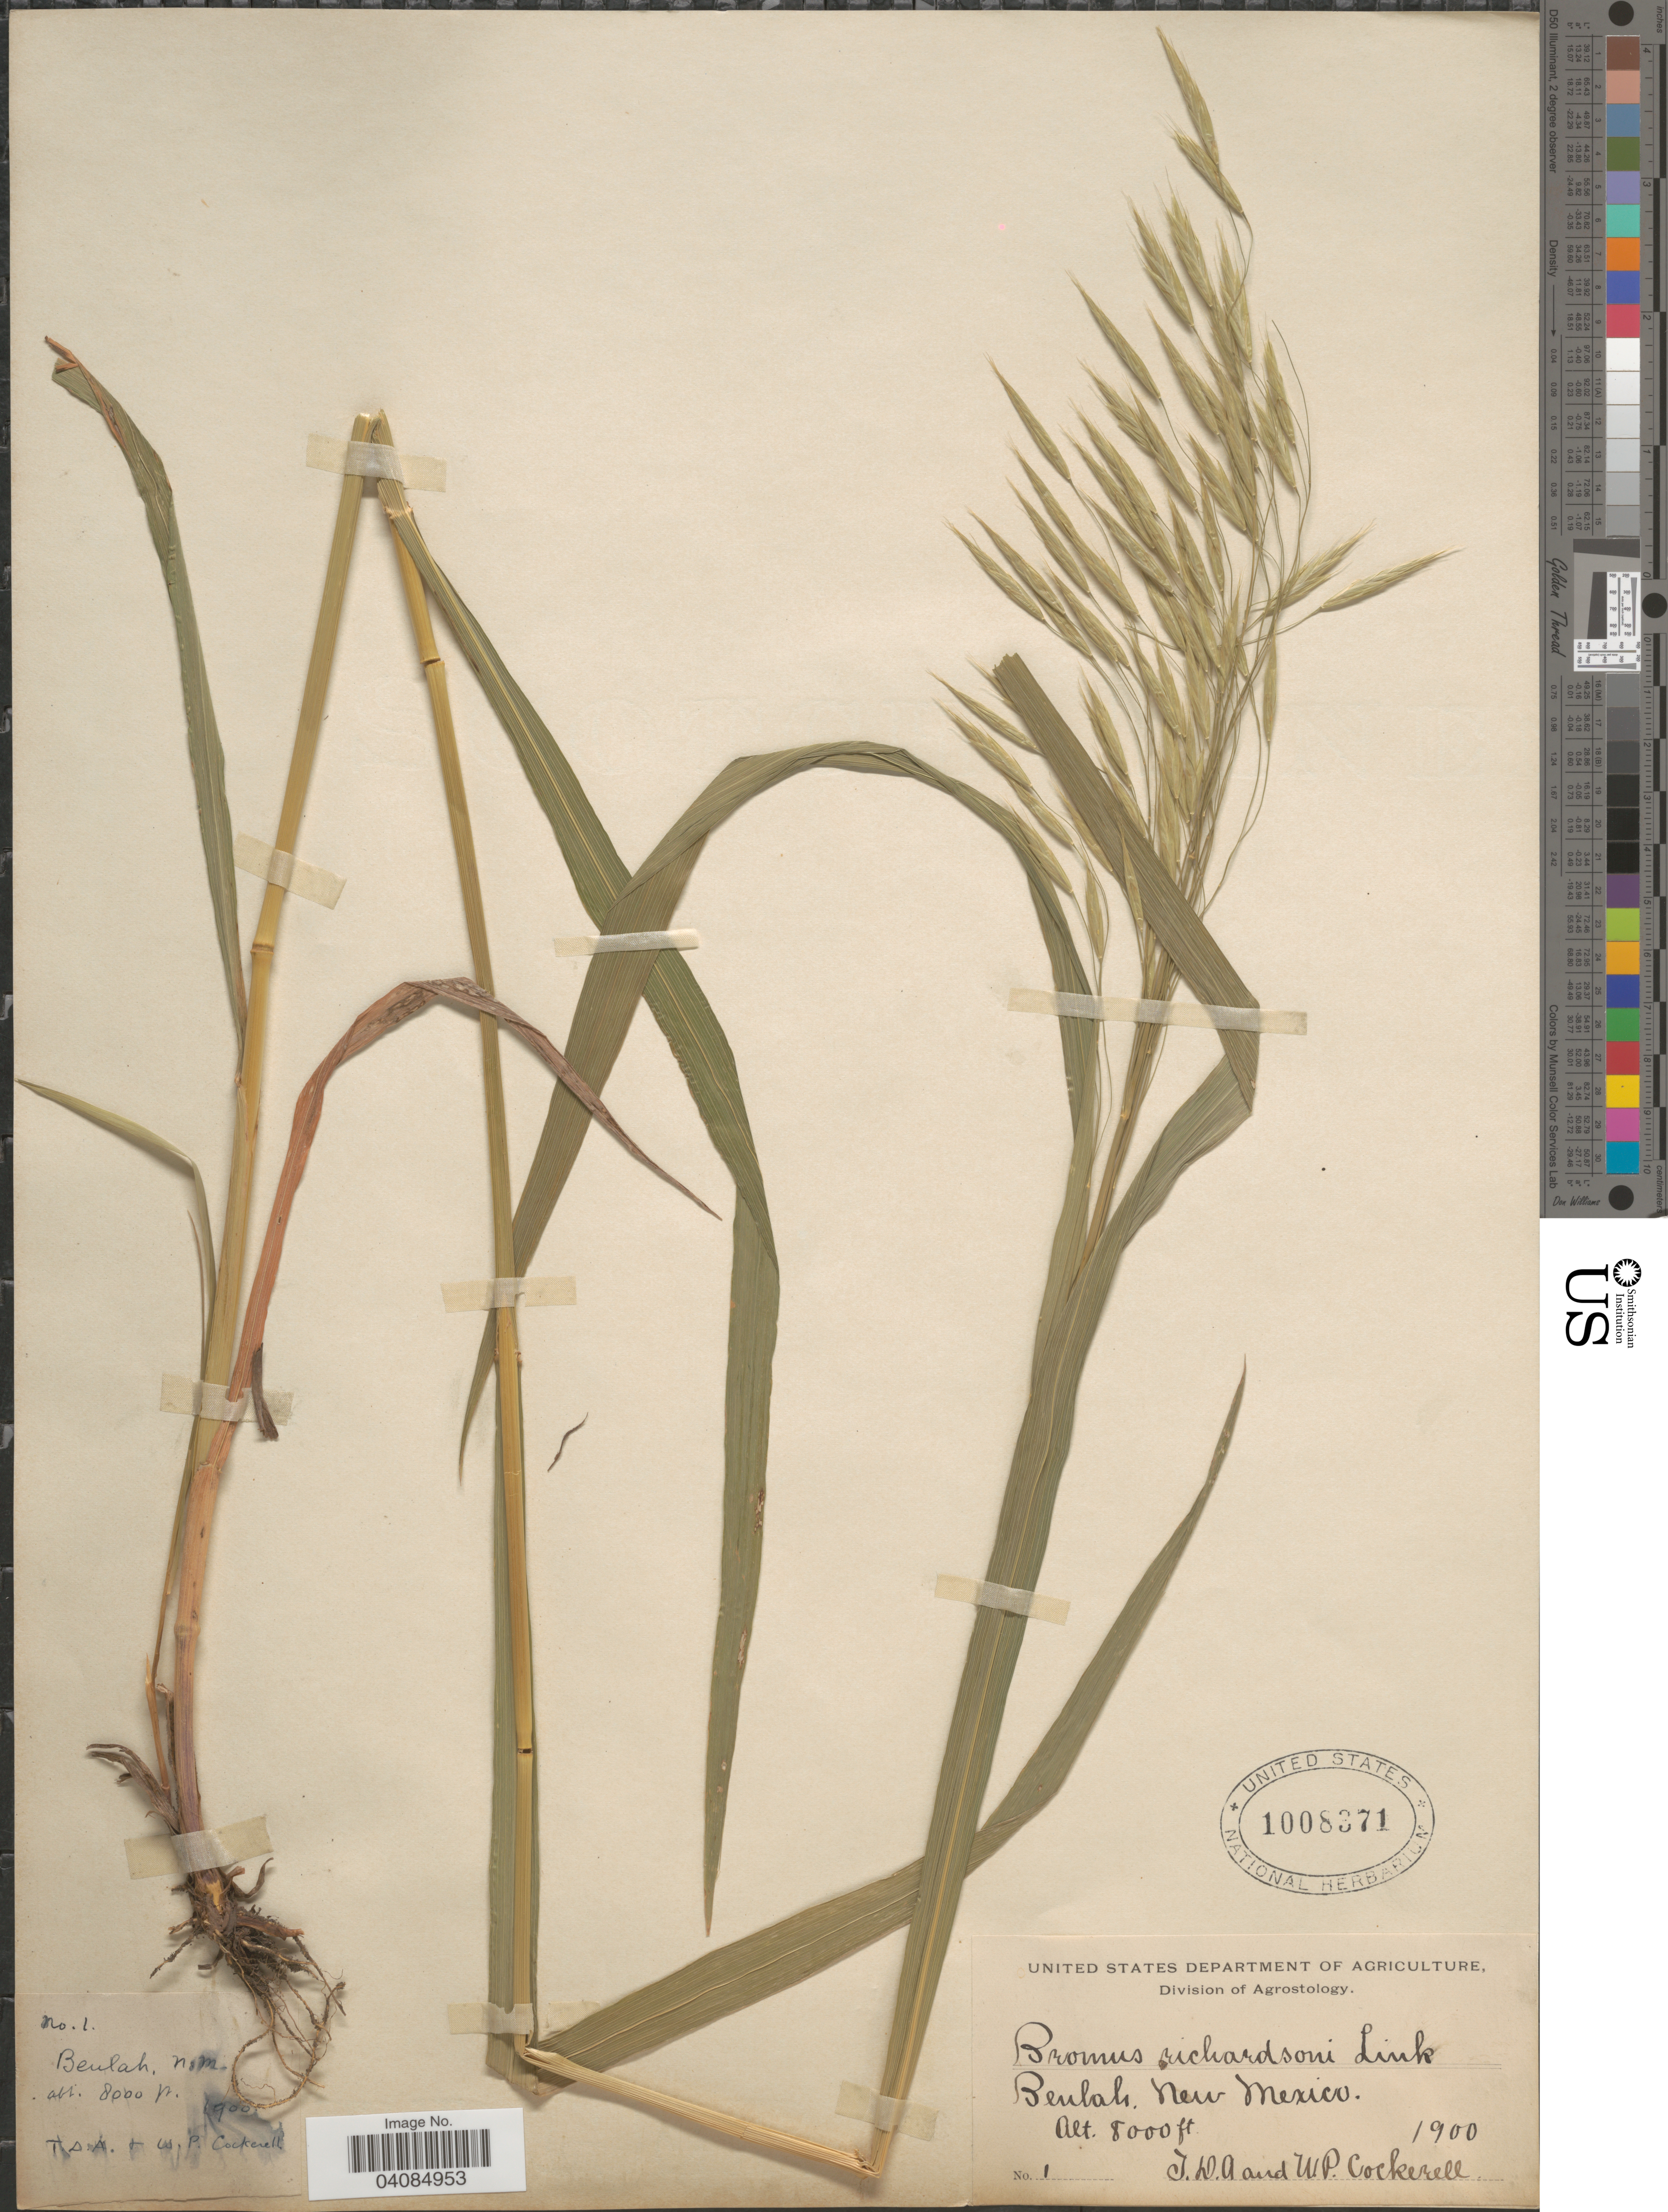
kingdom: Plantae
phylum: Tracheophyta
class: Liliopsida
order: Poales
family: Poaceae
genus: Bromus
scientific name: Bromus racemosus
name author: L.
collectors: T. Cockerell & W. Cockerell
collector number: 1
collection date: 1900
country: United States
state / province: New Mexico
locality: Beulah.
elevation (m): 2438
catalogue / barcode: US 1008371